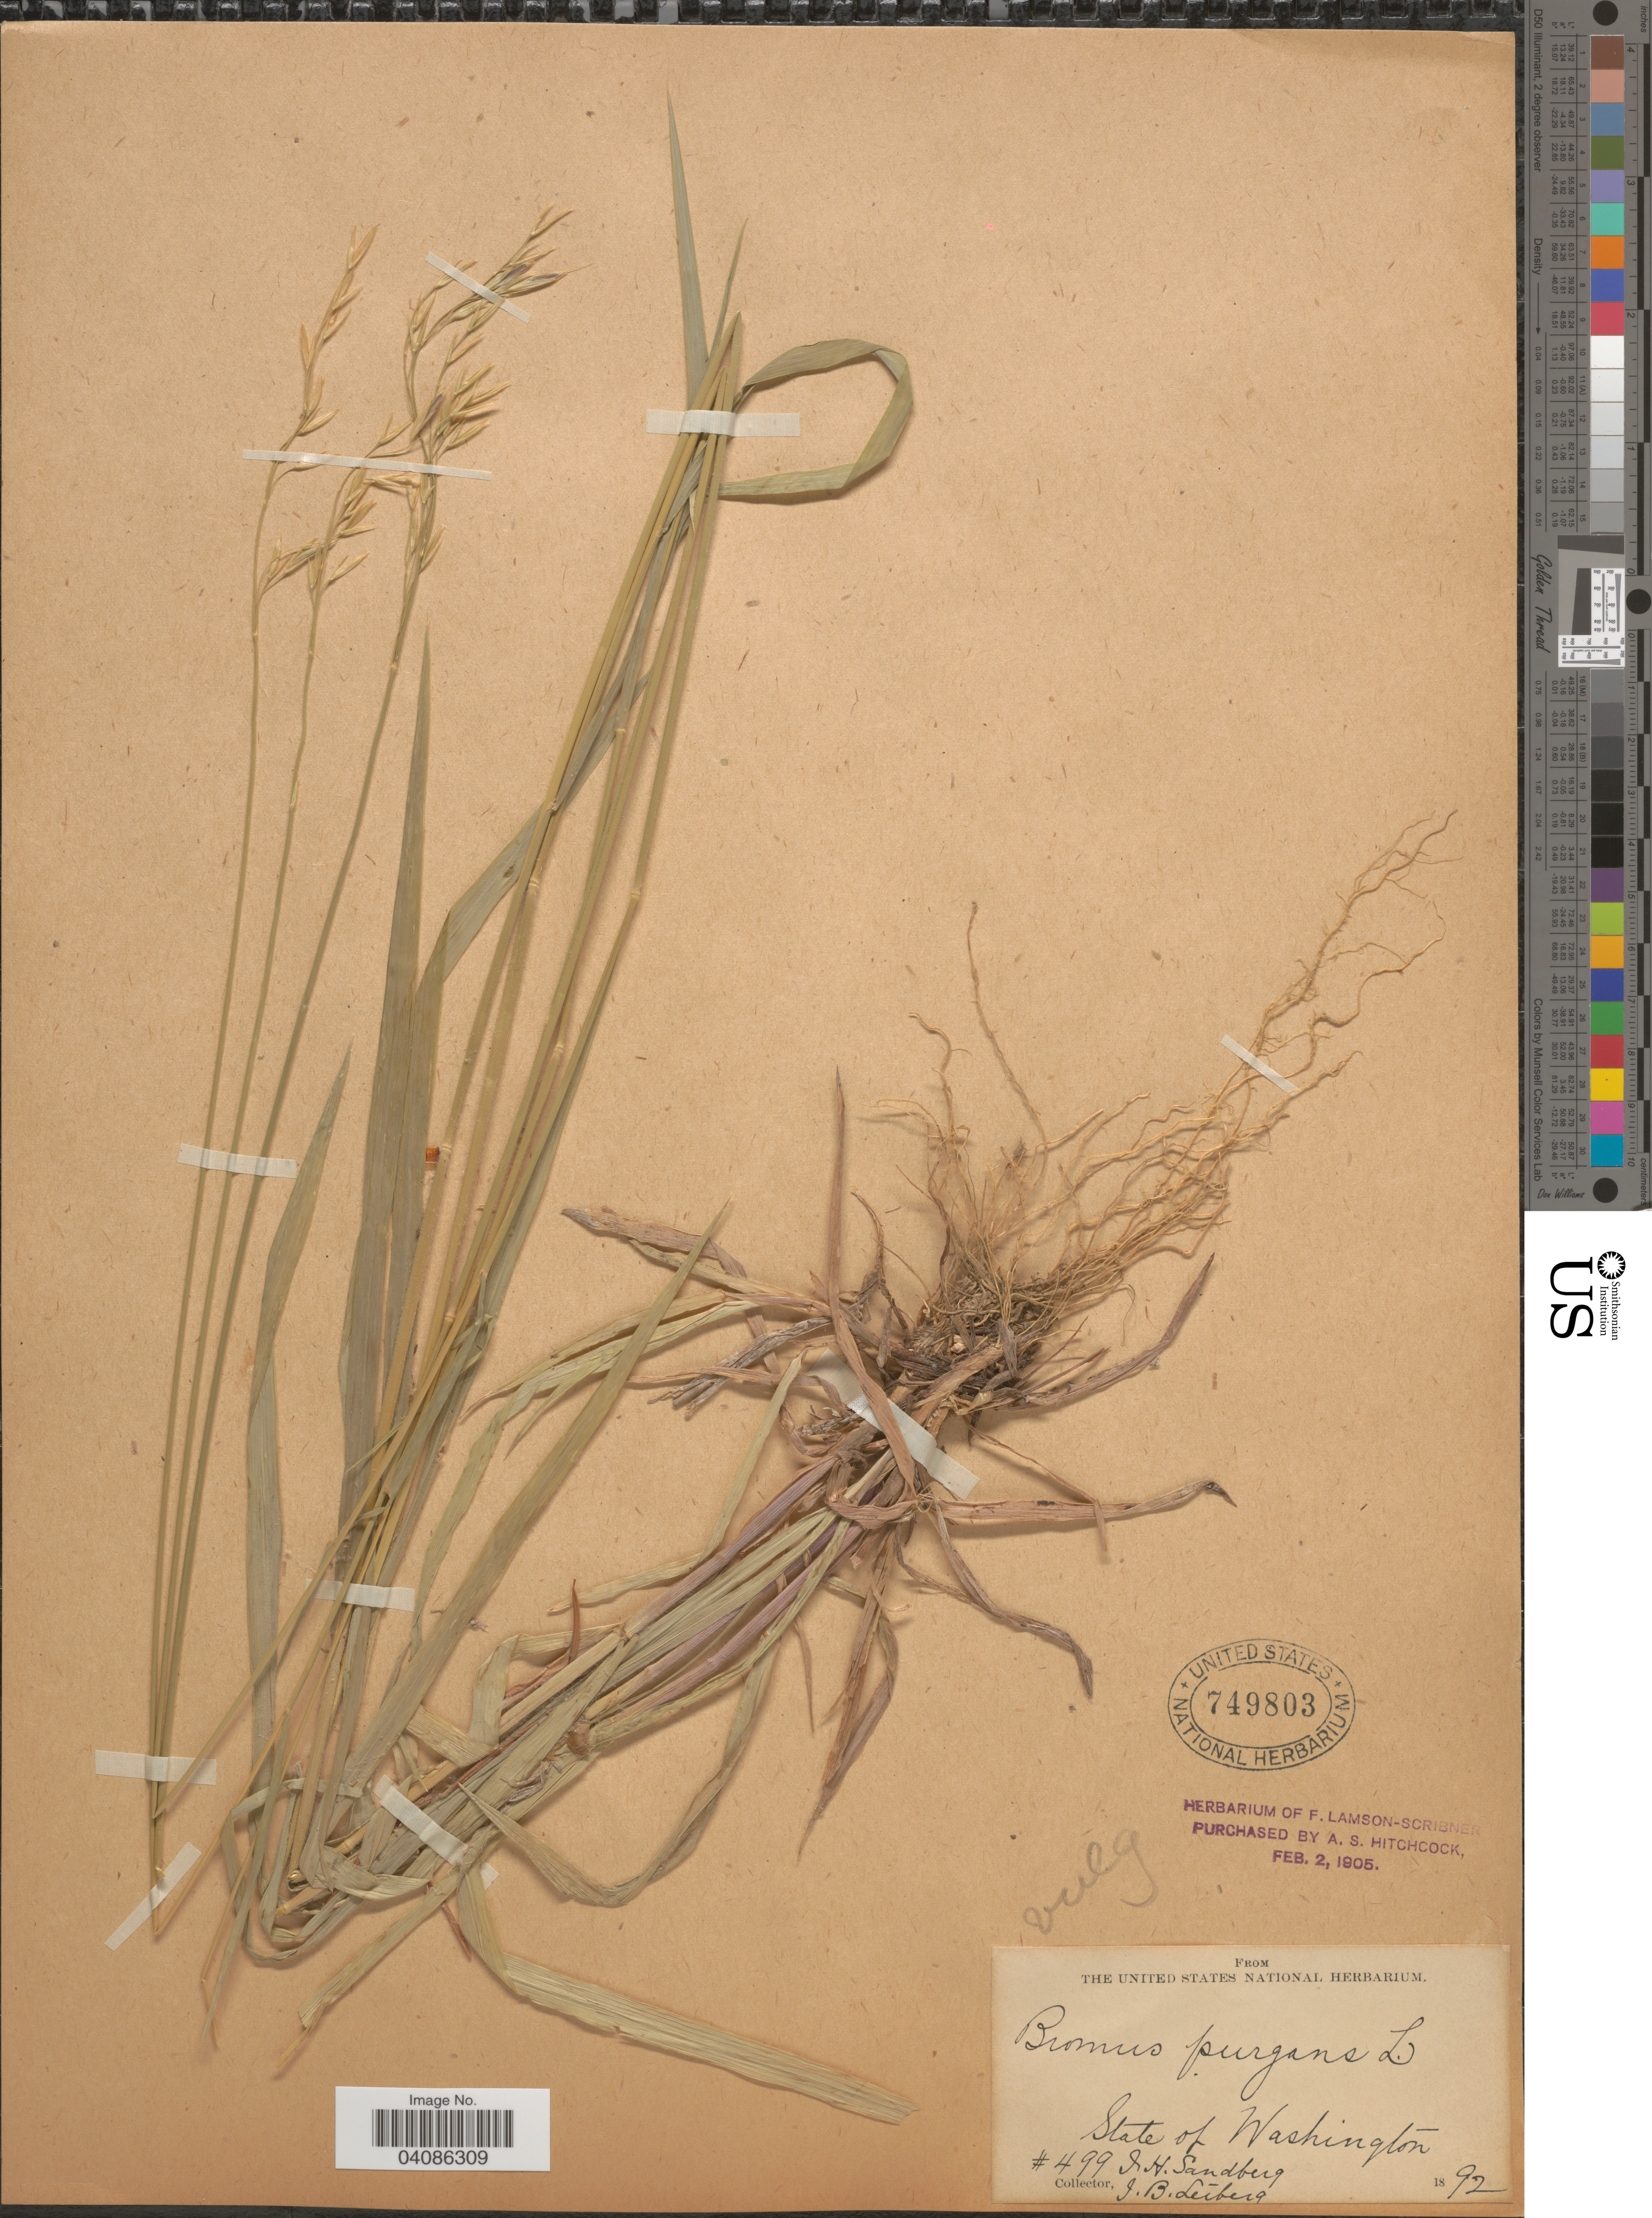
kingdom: Plantae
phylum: Tracheophyta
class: Liliopsida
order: Poales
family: Poaceae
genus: Bromus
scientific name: Bromus vulgaris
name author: (Hook.) Shear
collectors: J. H. Sandberg & J. B. Leiberg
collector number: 499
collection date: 1892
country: United States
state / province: Washington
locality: State of Washington.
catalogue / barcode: US 749803